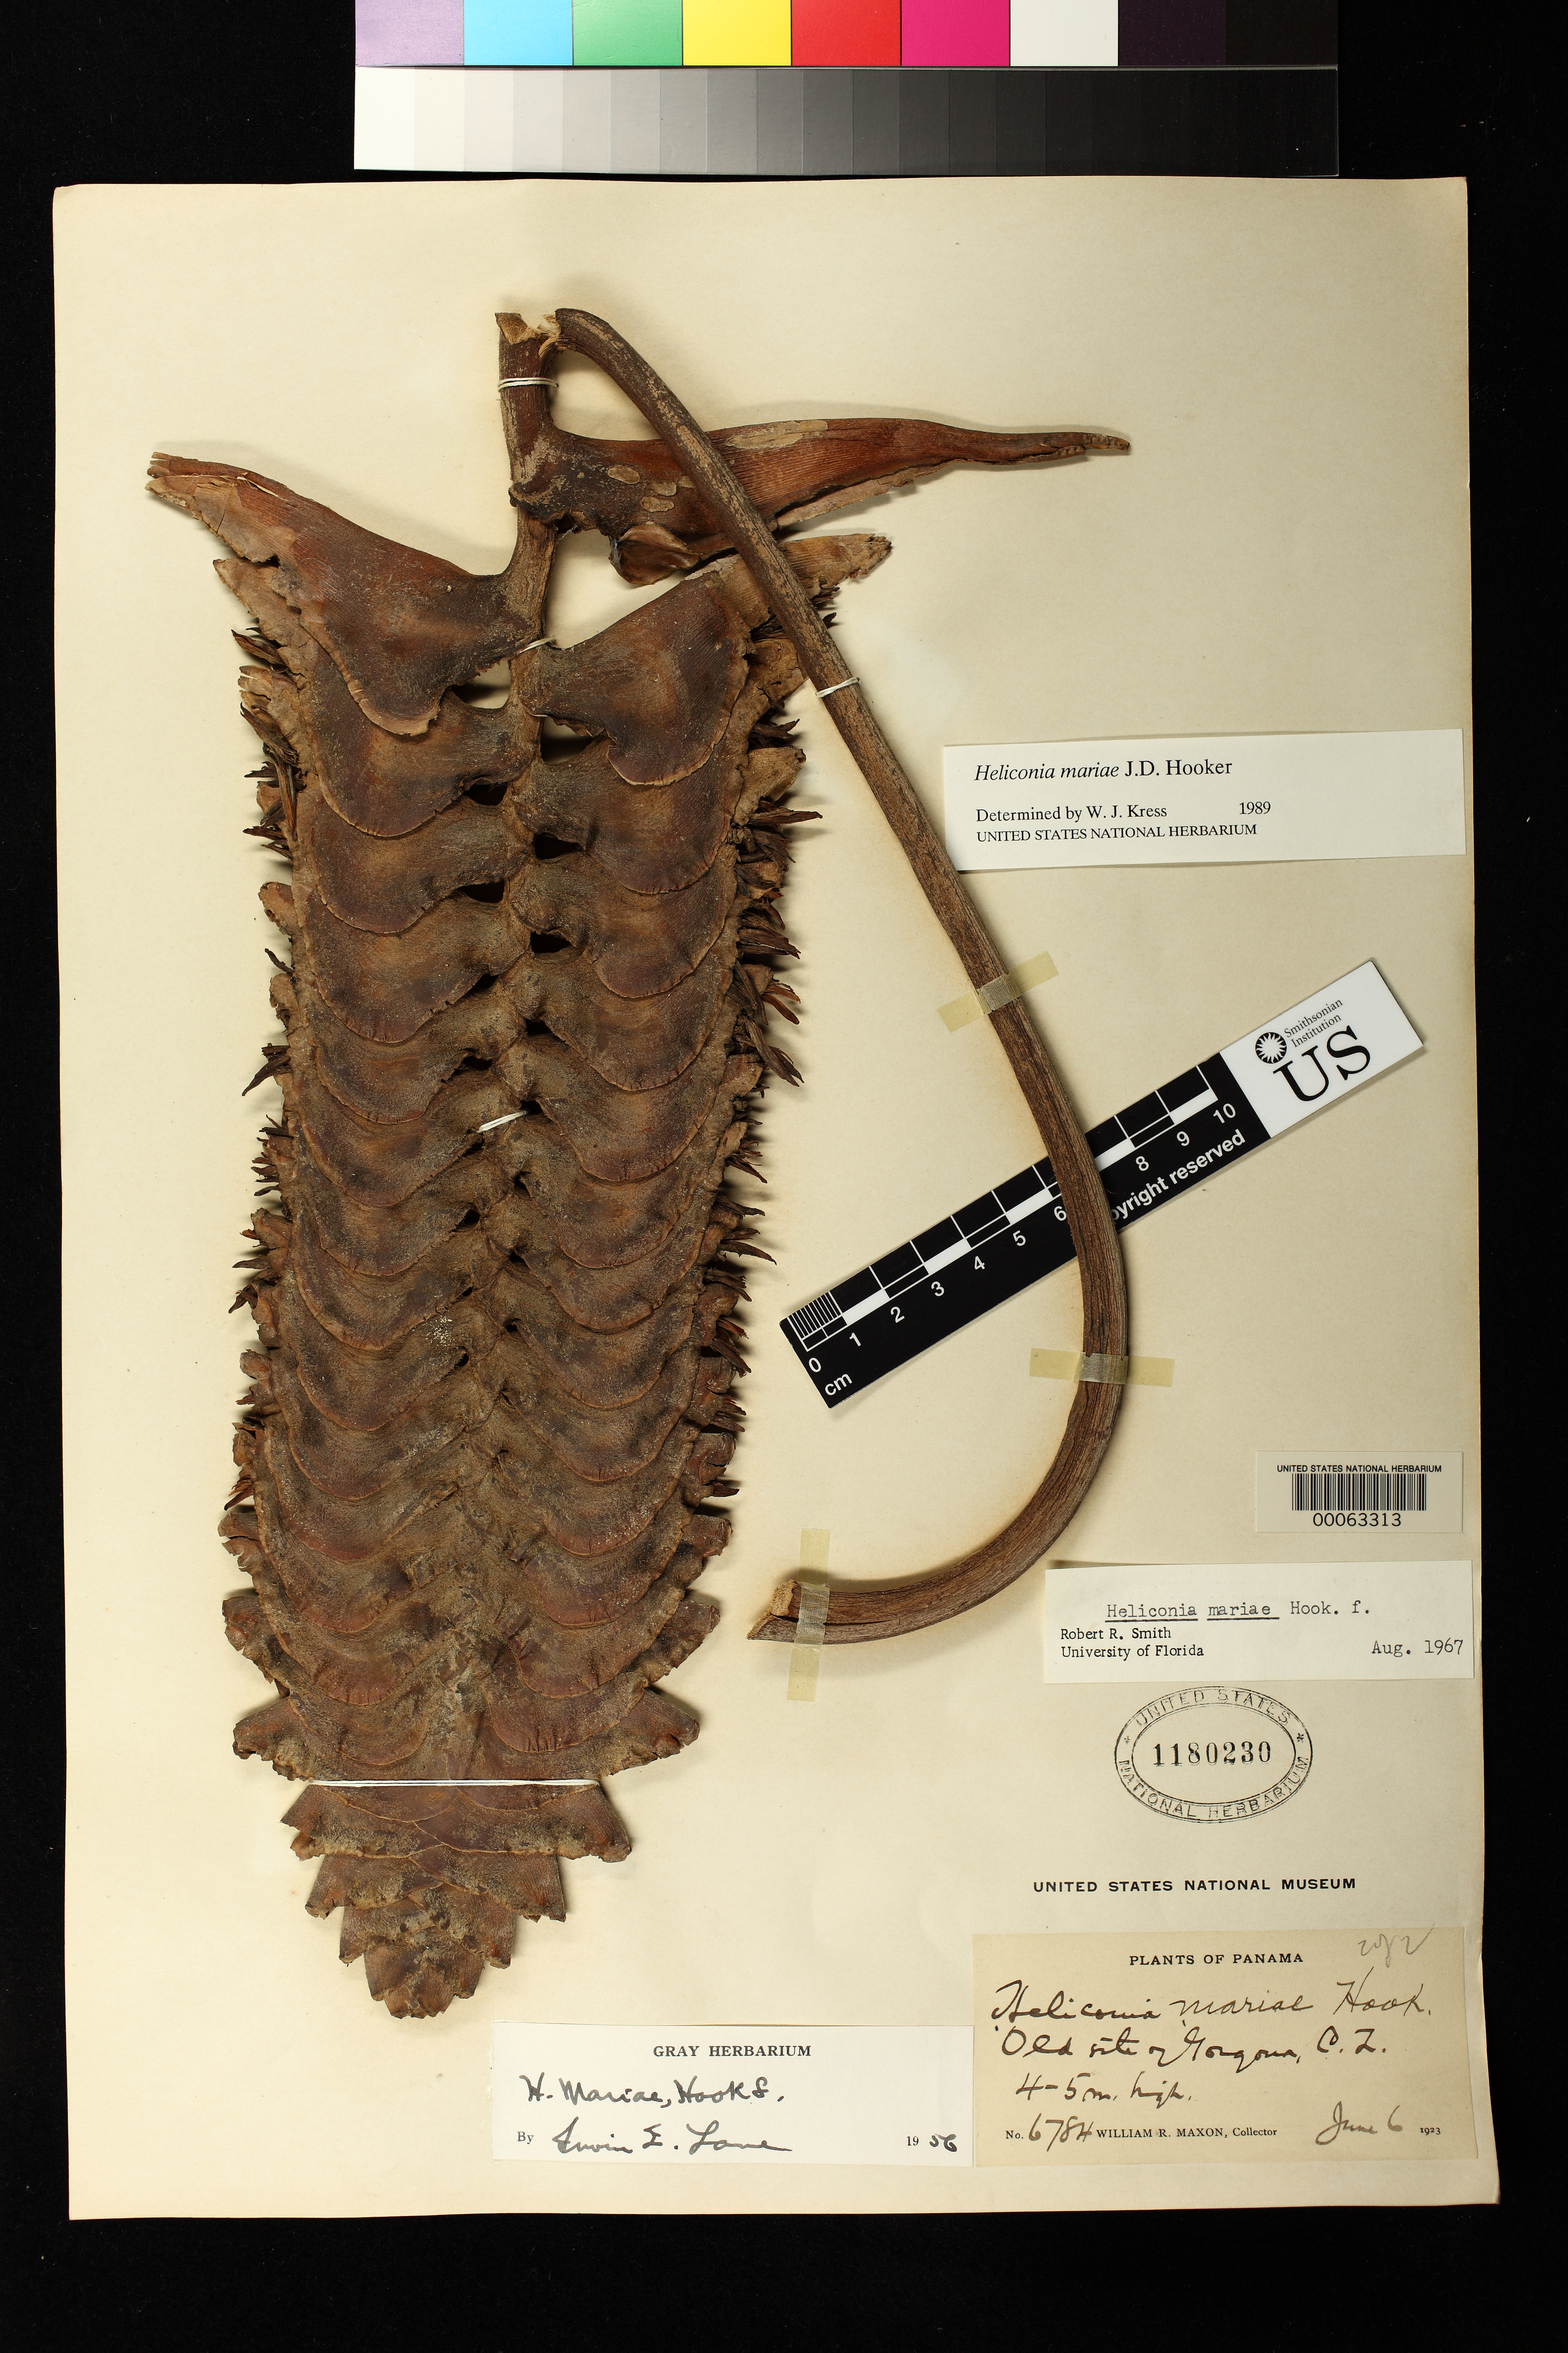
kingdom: Plantae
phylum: Tracheophyta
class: Liliopsida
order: Zingiberales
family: Heliconiaceae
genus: Heliconia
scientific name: Heliconia mariae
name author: Hook. f.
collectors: W. R. Maxon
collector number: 6784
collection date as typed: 06 Jun 1923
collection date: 1923-06-06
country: Panama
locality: Old site of Gorgona, low woods near Canal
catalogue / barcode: US 1180230